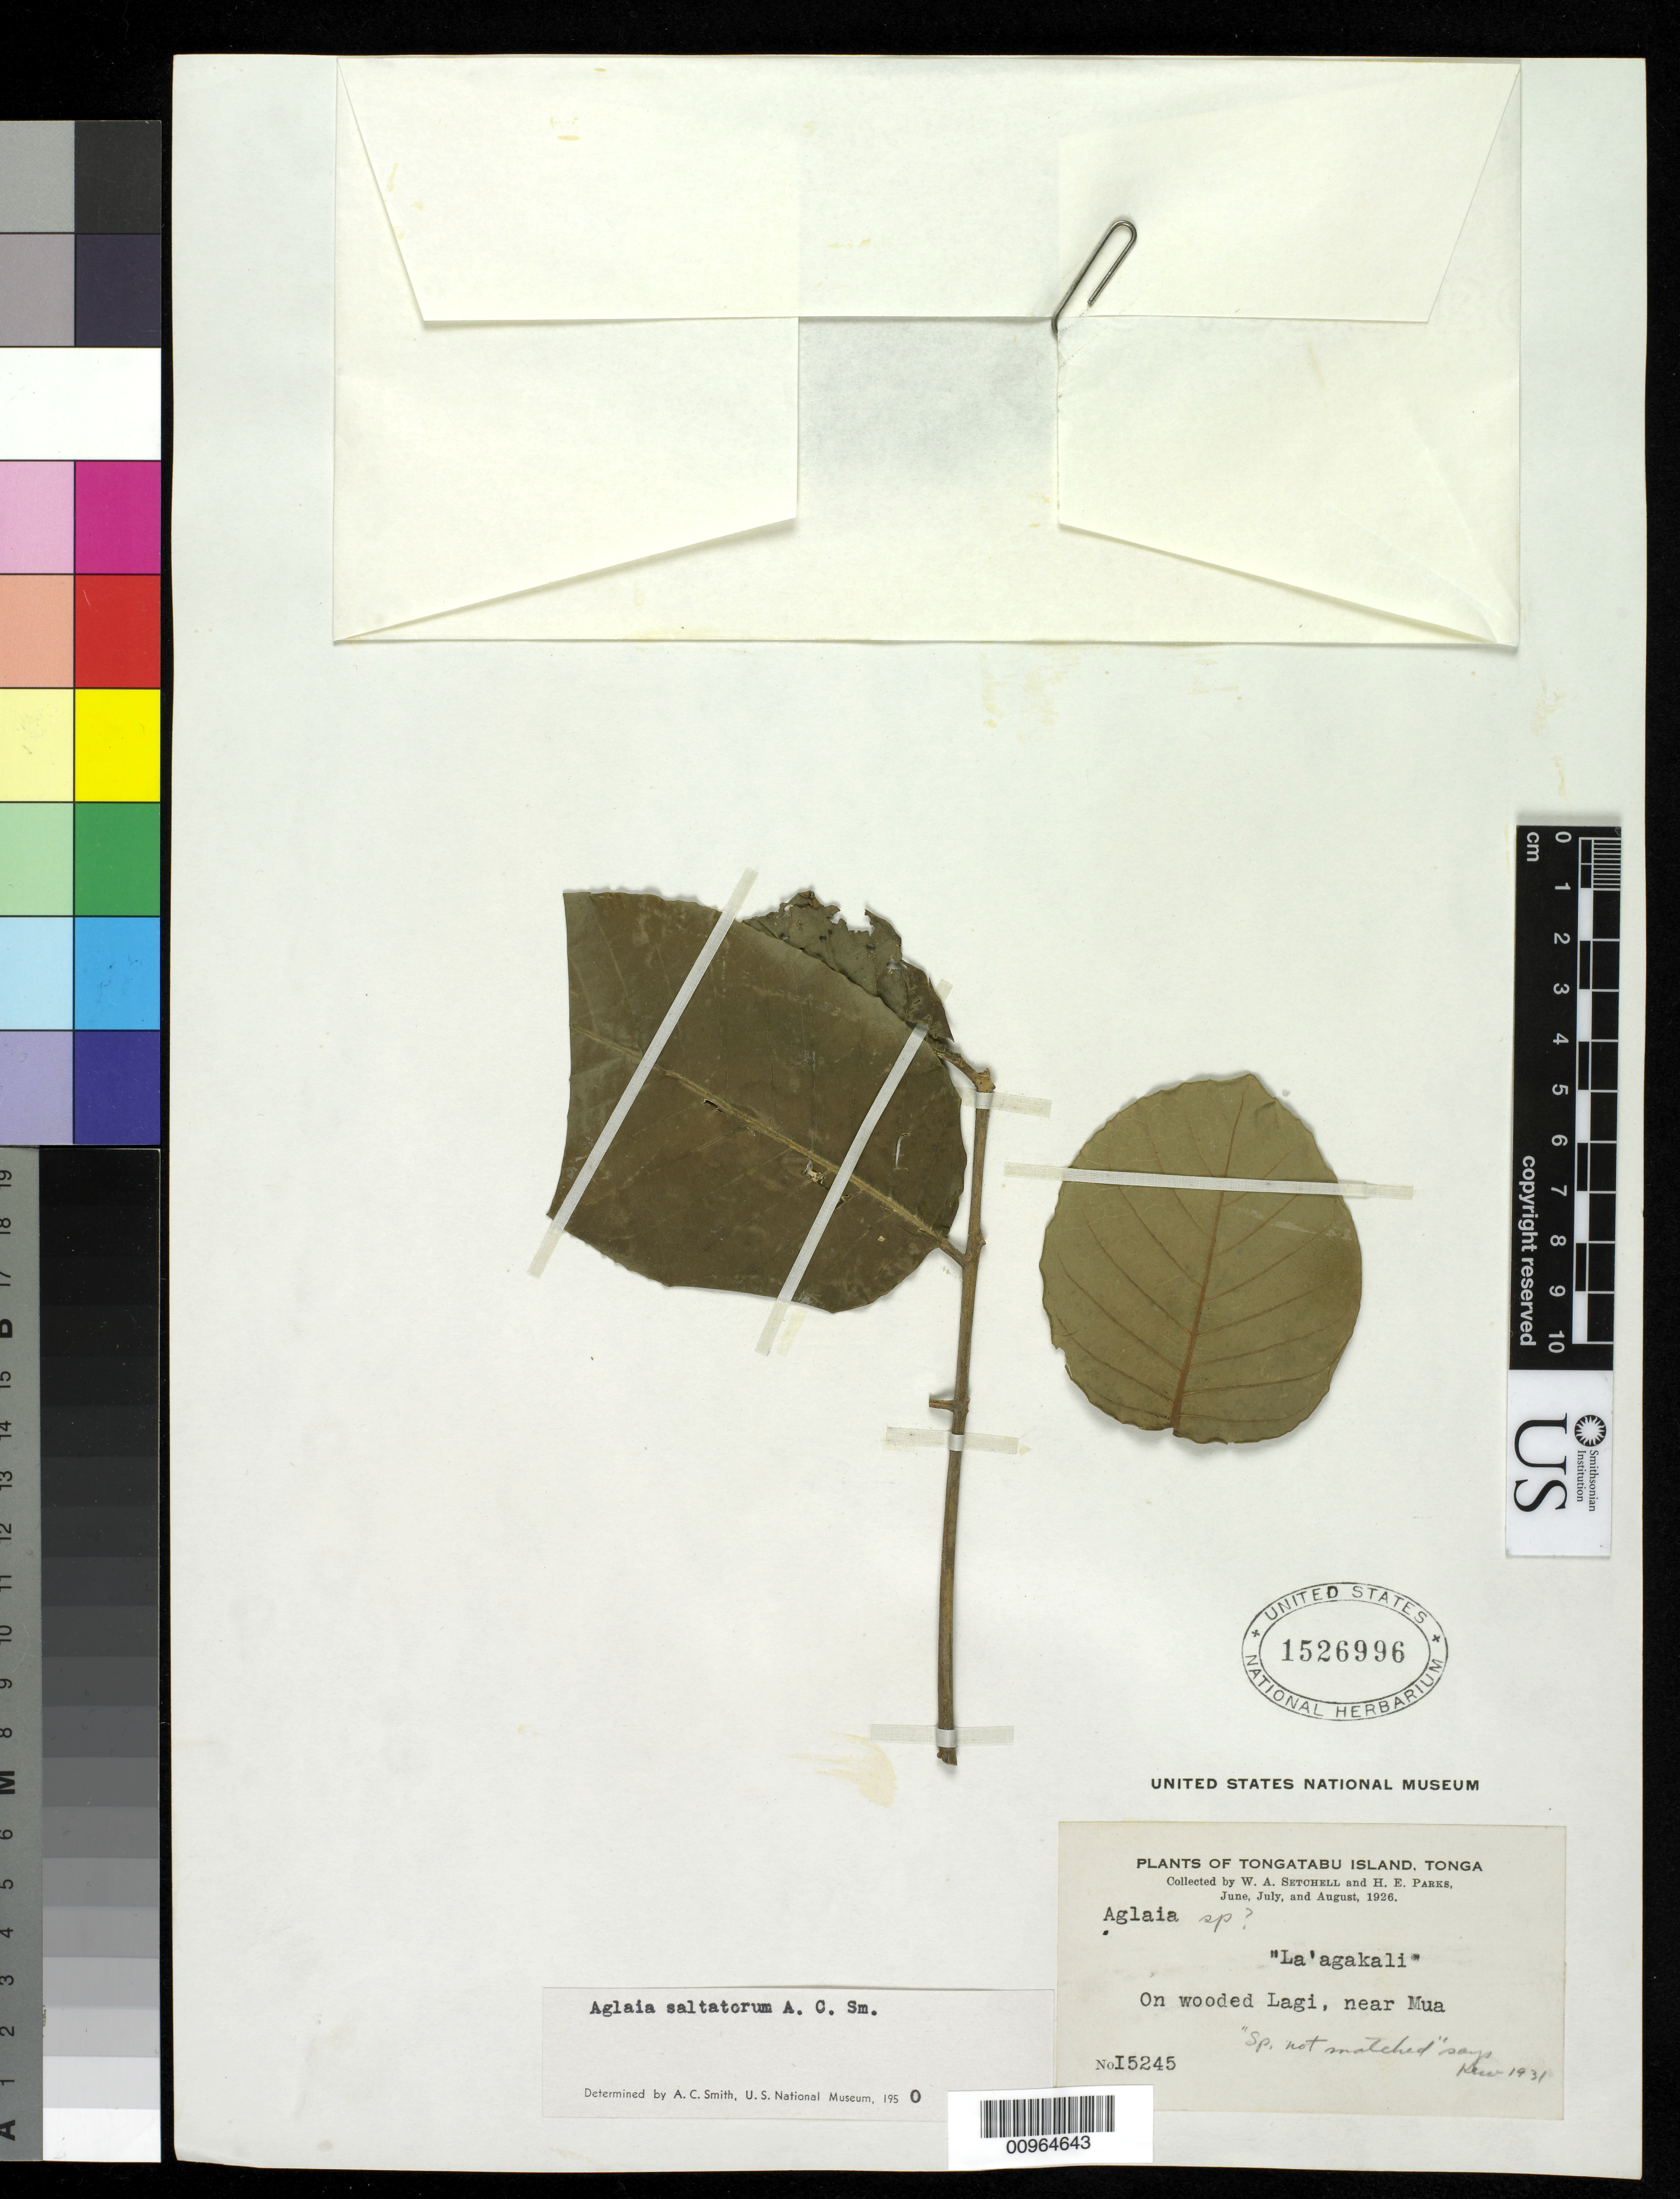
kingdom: Plantae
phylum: Tracheophyta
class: Magnoliopsida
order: Sapindales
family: Meliaceae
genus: Aglaia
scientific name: Aglaia saltatorum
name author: A.C. Sm.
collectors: W. Setchell & H. E. Parks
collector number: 15245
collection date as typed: Jun 1926 to Aug 1926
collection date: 1926-06/1926-08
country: Tonga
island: Tongatapu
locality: Near Mua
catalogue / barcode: US 1526996